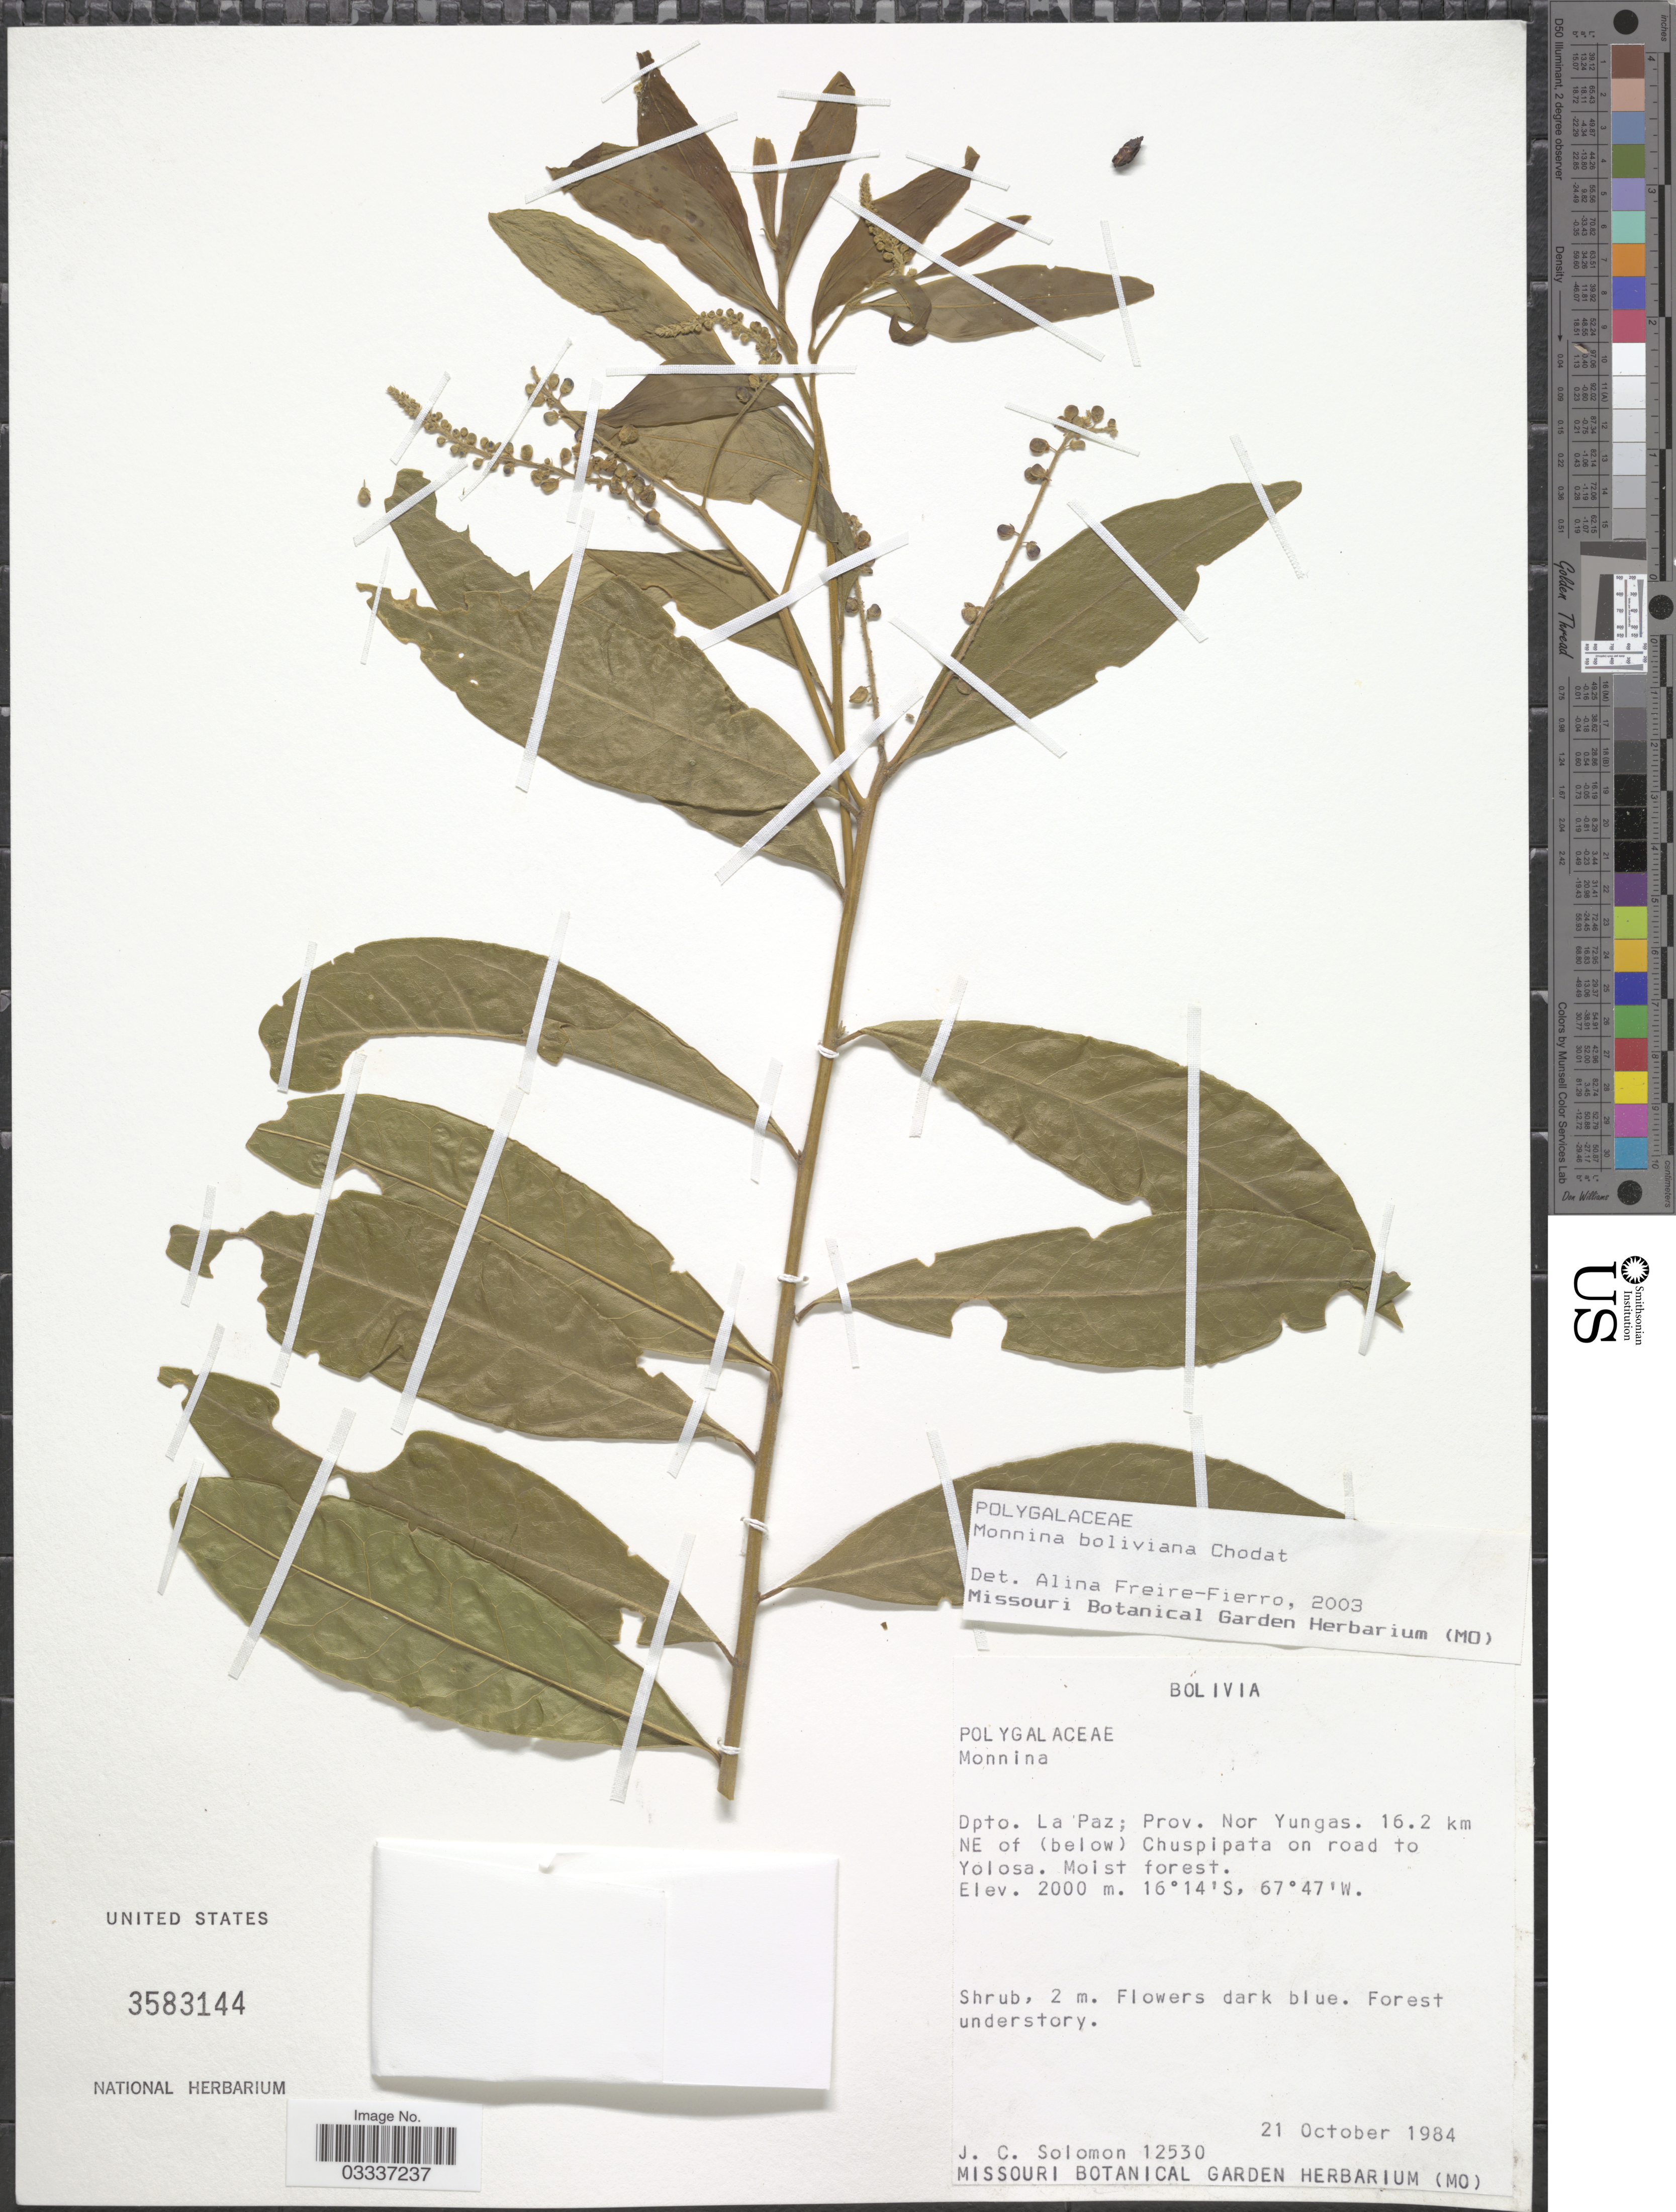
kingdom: Plantae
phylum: Tracheophyta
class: Magnoliopsida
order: Fabales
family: Polygalaceae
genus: Monnina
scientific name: Monnina boliviana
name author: Chodat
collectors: J. C. Solomon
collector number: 12530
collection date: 1984-10-21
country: Bolivia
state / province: La Paz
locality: Dpto. La Paz; Prov. Nor Yungas. 16.2 km NE of (below) Chuspipata on road to Yolosa.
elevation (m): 2000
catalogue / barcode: US 3583144